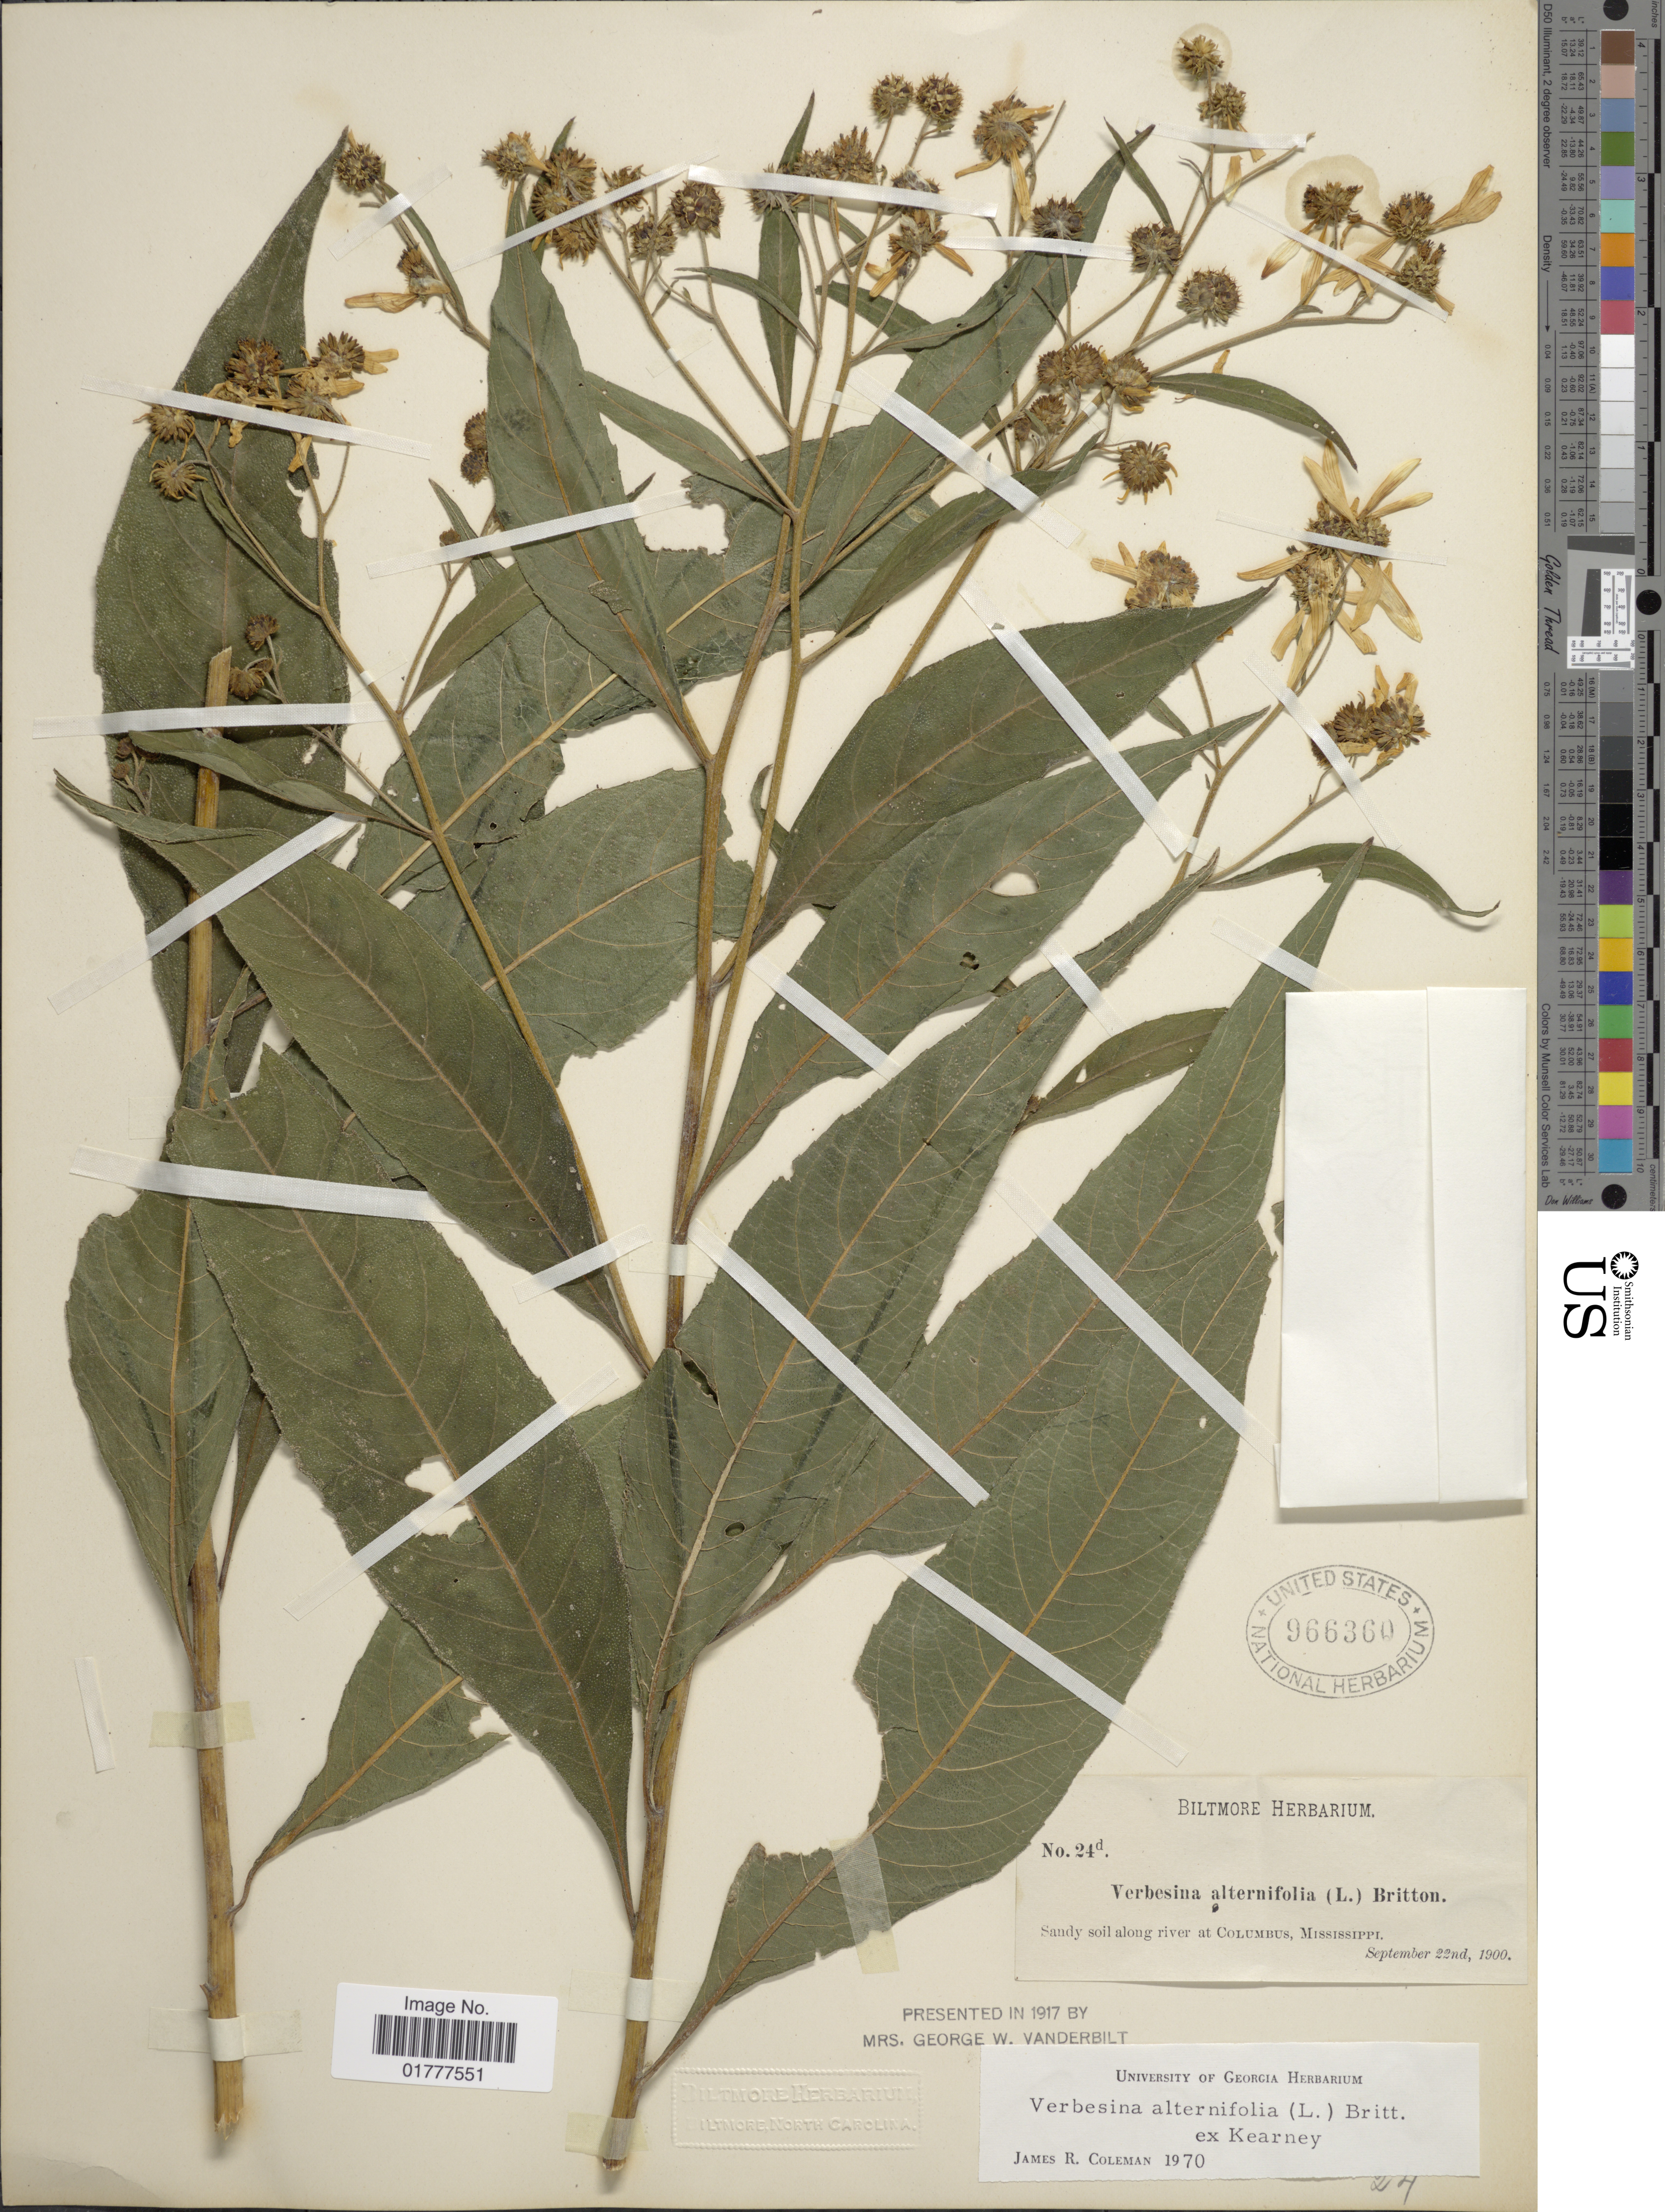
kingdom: Plantae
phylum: Tracheophyta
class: Magnoliopsida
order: Asterales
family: Asteraceae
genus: Actinomeris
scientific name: Actinomeris alternifolia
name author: (L.) DC.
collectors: ex herb. Biltmore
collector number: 24d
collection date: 1900-09-22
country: United States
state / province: Mississippi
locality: Along river at Columbus, Mississippi.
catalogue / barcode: US 966360